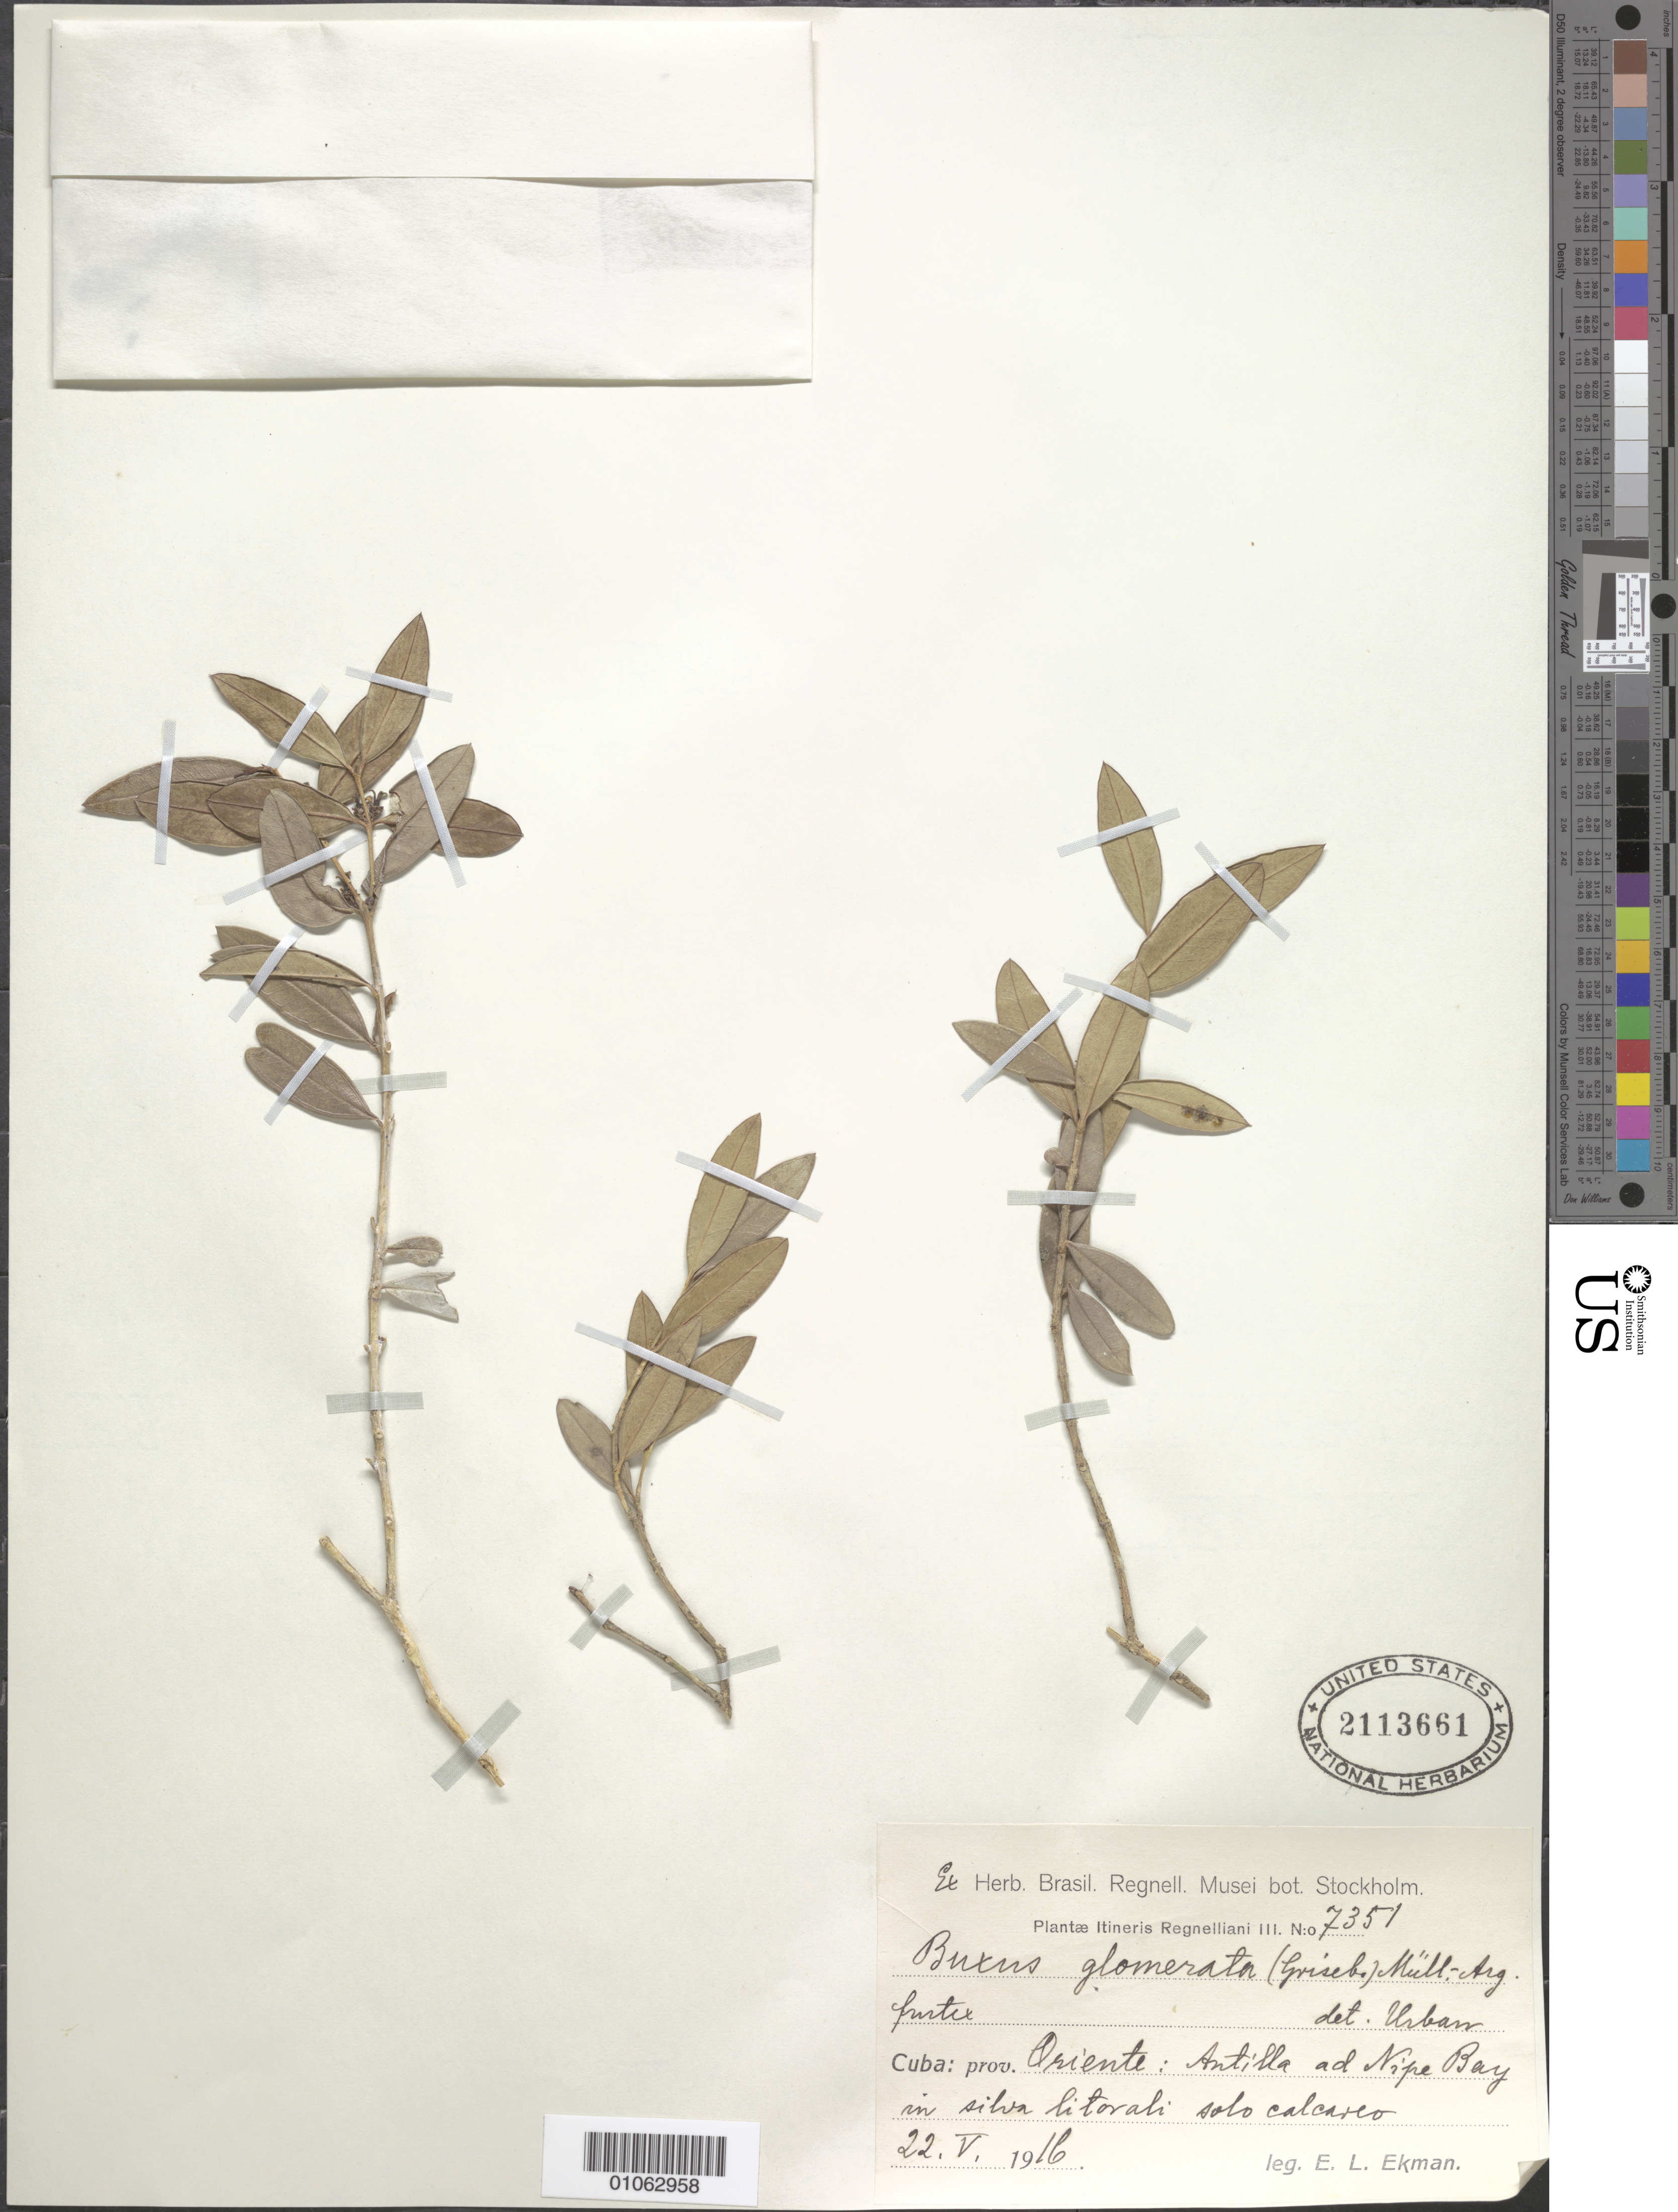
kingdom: Plantae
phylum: Tracheophyta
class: Magnoliopsida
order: Buxales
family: Buxaceae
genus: Buxus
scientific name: Buxus glomerata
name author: (Griseb.) Müll. Arg.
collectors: E. L. Ekman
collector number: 7351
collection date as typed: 22 May 1916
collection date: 1916-05-22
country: Cuba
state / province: Holguín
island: Cuba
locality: Antilla at Nipe bay in silva litorali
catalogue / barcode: US 2113661